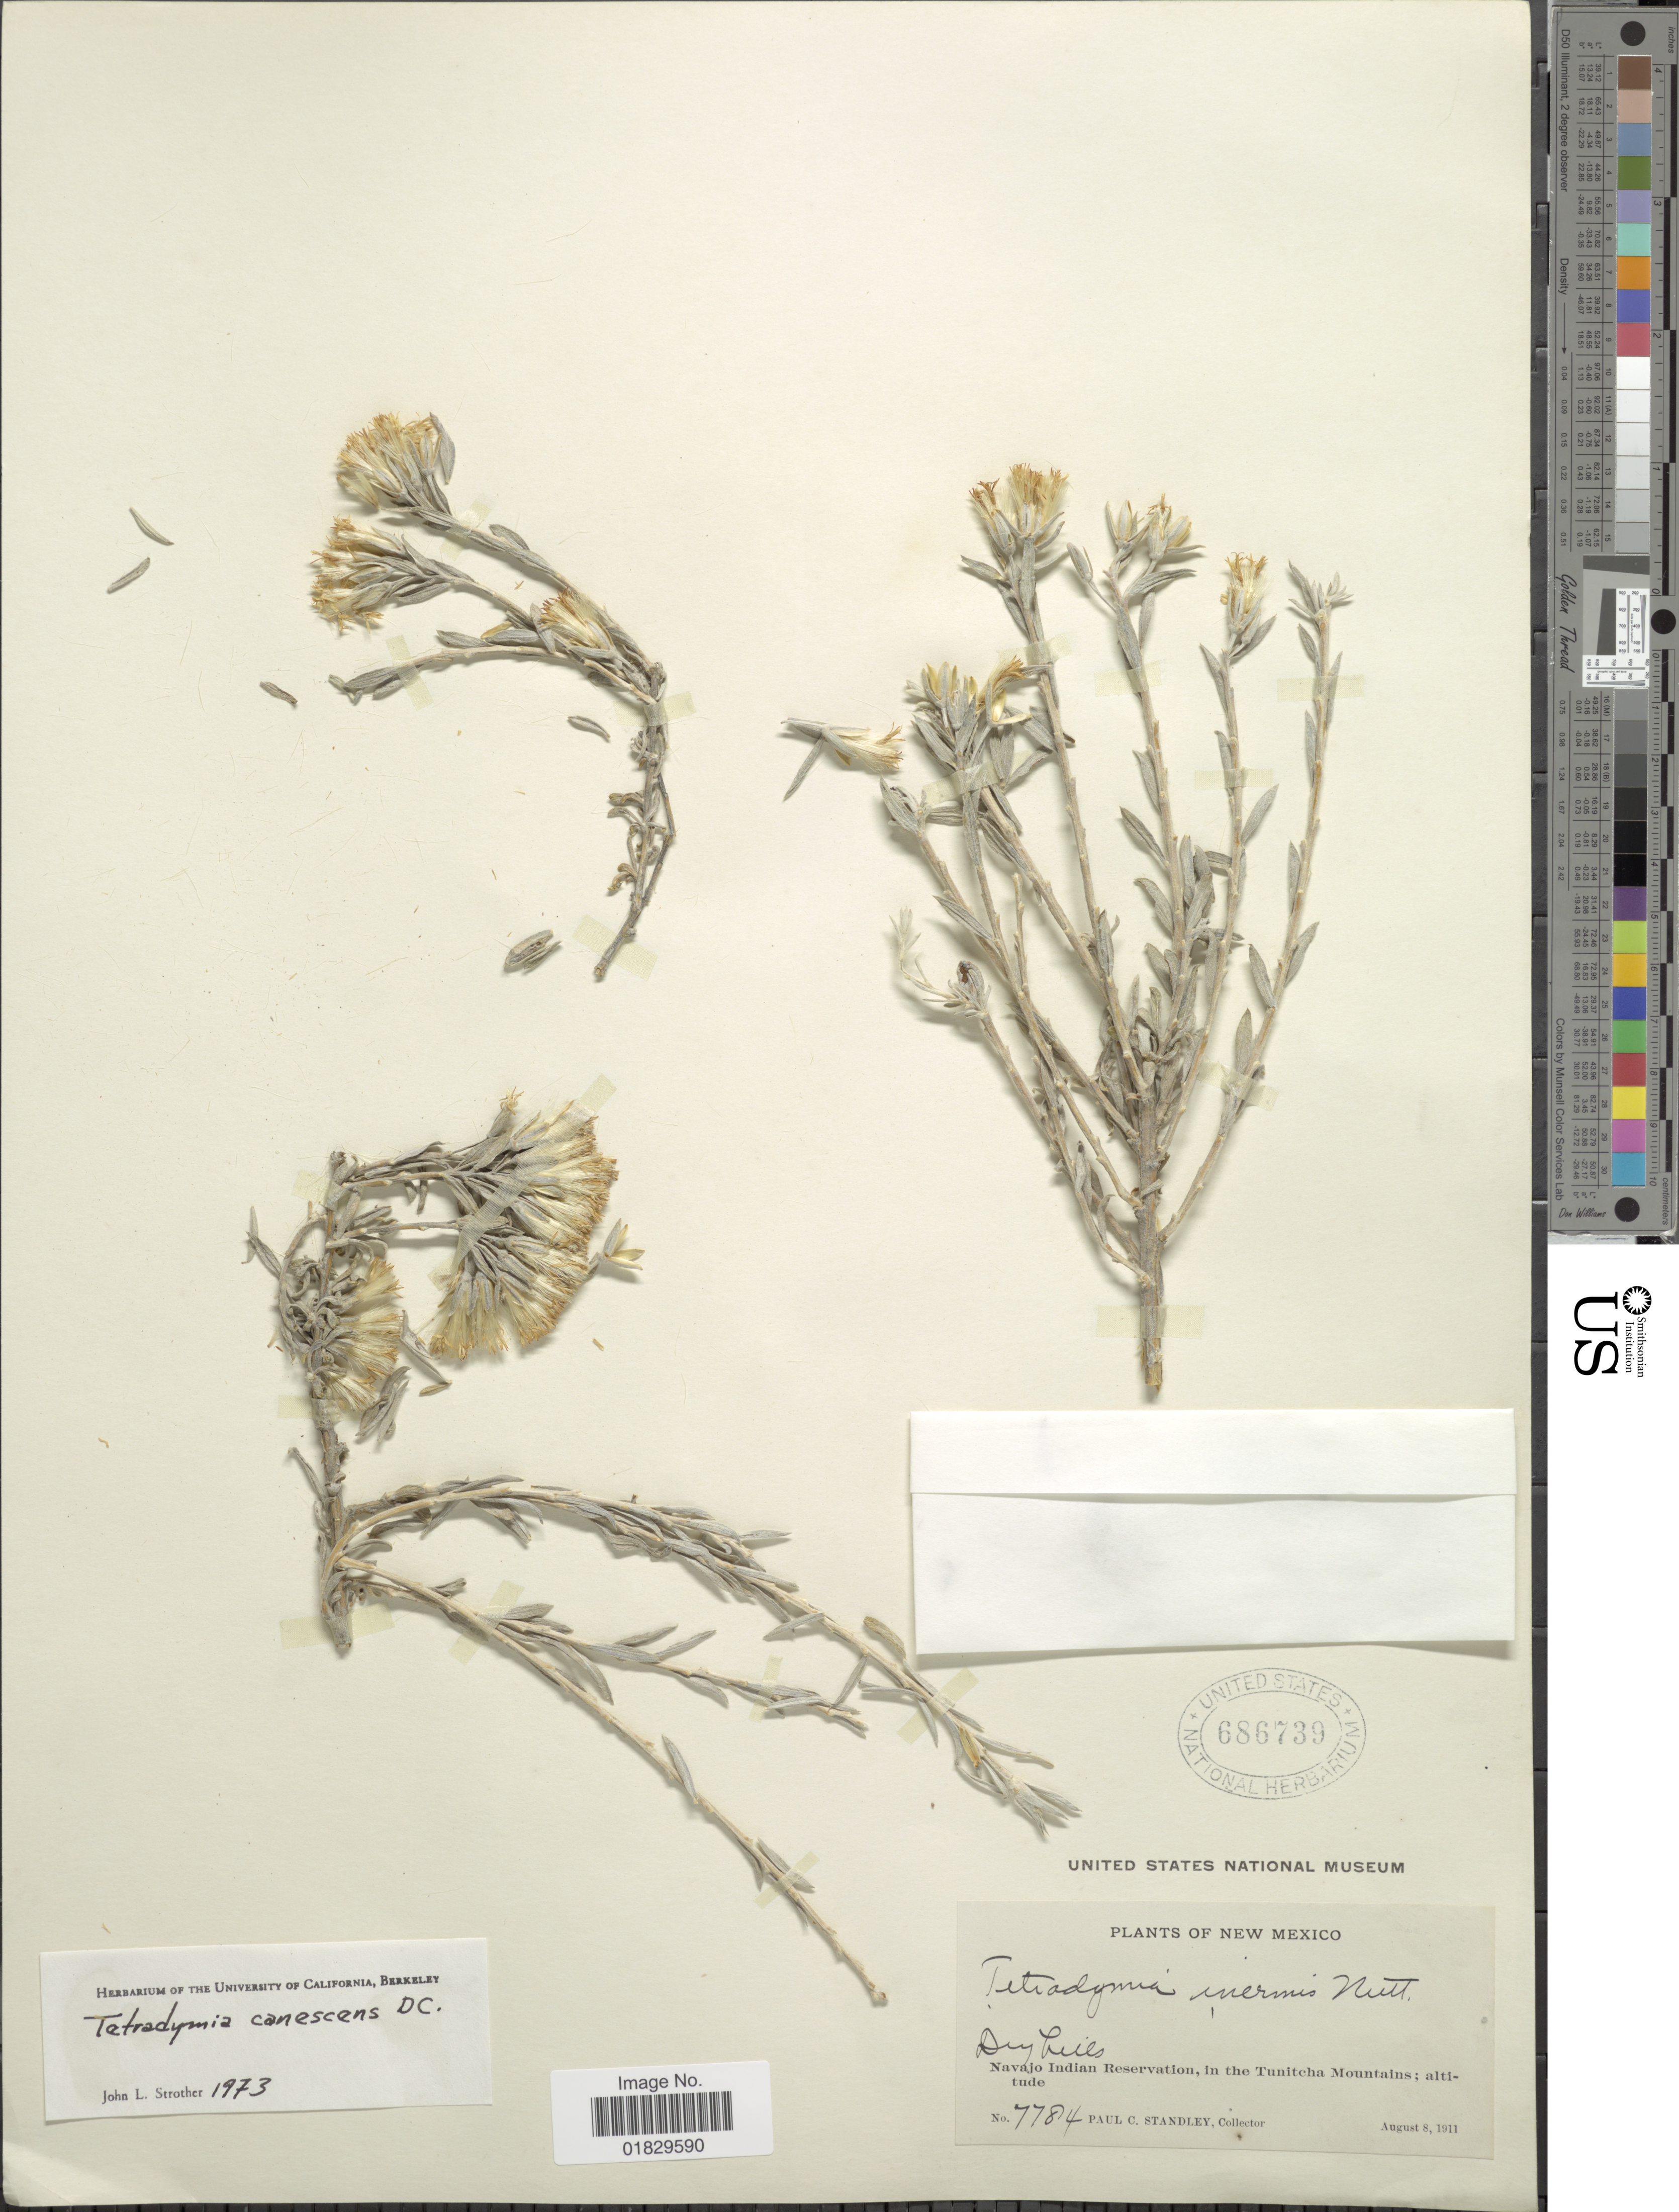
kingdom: Plantae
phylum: Tracheophyta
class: Magnoliopsida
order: Asterales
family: Asteraceae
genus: Tetradymia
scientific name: Tetradymia canescens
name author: DC.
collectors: P. C. Standley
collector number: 7784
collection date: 1911-08-08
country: United States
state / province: New Mexico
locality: Dry hills. Navajo Indian Reservation, in the Tunitcha Mountains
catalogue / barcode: US 686739